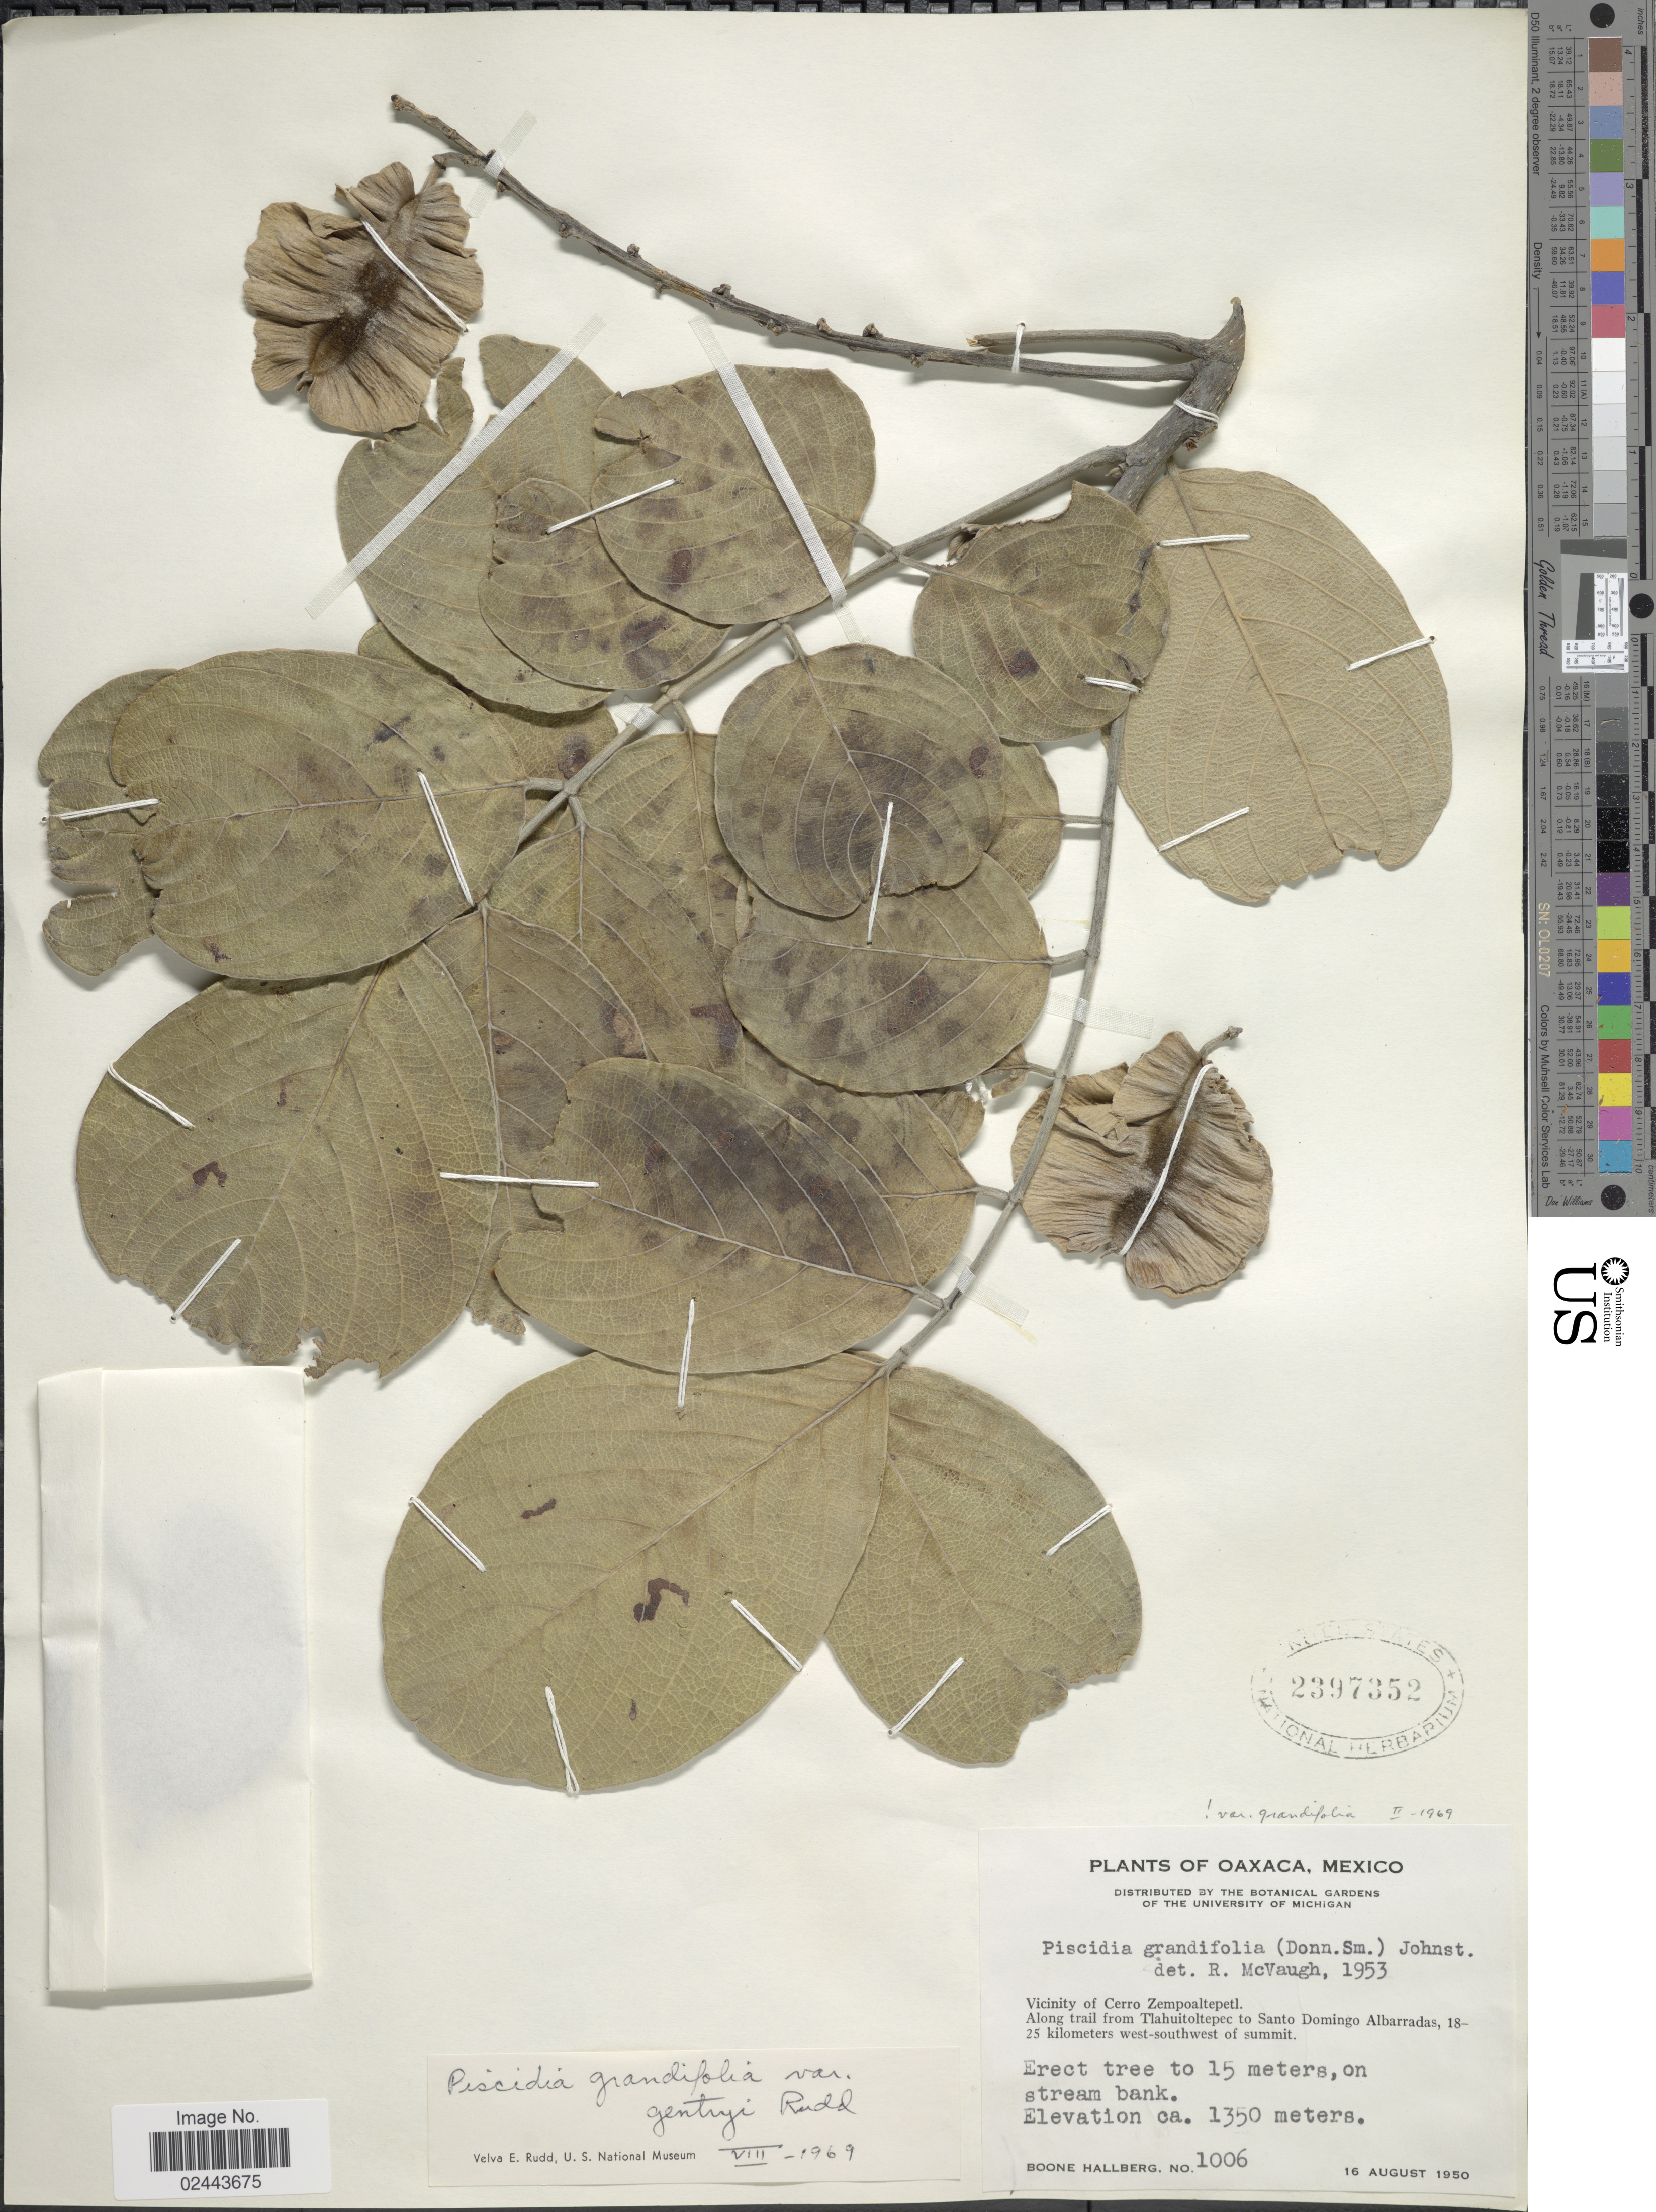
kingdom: Plantae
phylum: Tracheophyta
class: Magnoliopsida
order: Fabales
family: Fabaceae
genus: Piscidia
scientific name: Piscidia grandifolia var. gentryi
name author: Rudd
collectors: B. Hallberg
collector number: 1006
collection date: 1950-08-16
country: Mexico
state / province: Oaxaca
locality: Vicinity of Cerro Zempoaltepetl, along trail from Tlahuitoltepec to Santo Domingo Albarradas, 18-25 kilometers west-southwest of summit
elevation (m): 1350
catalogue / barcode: US 2397352